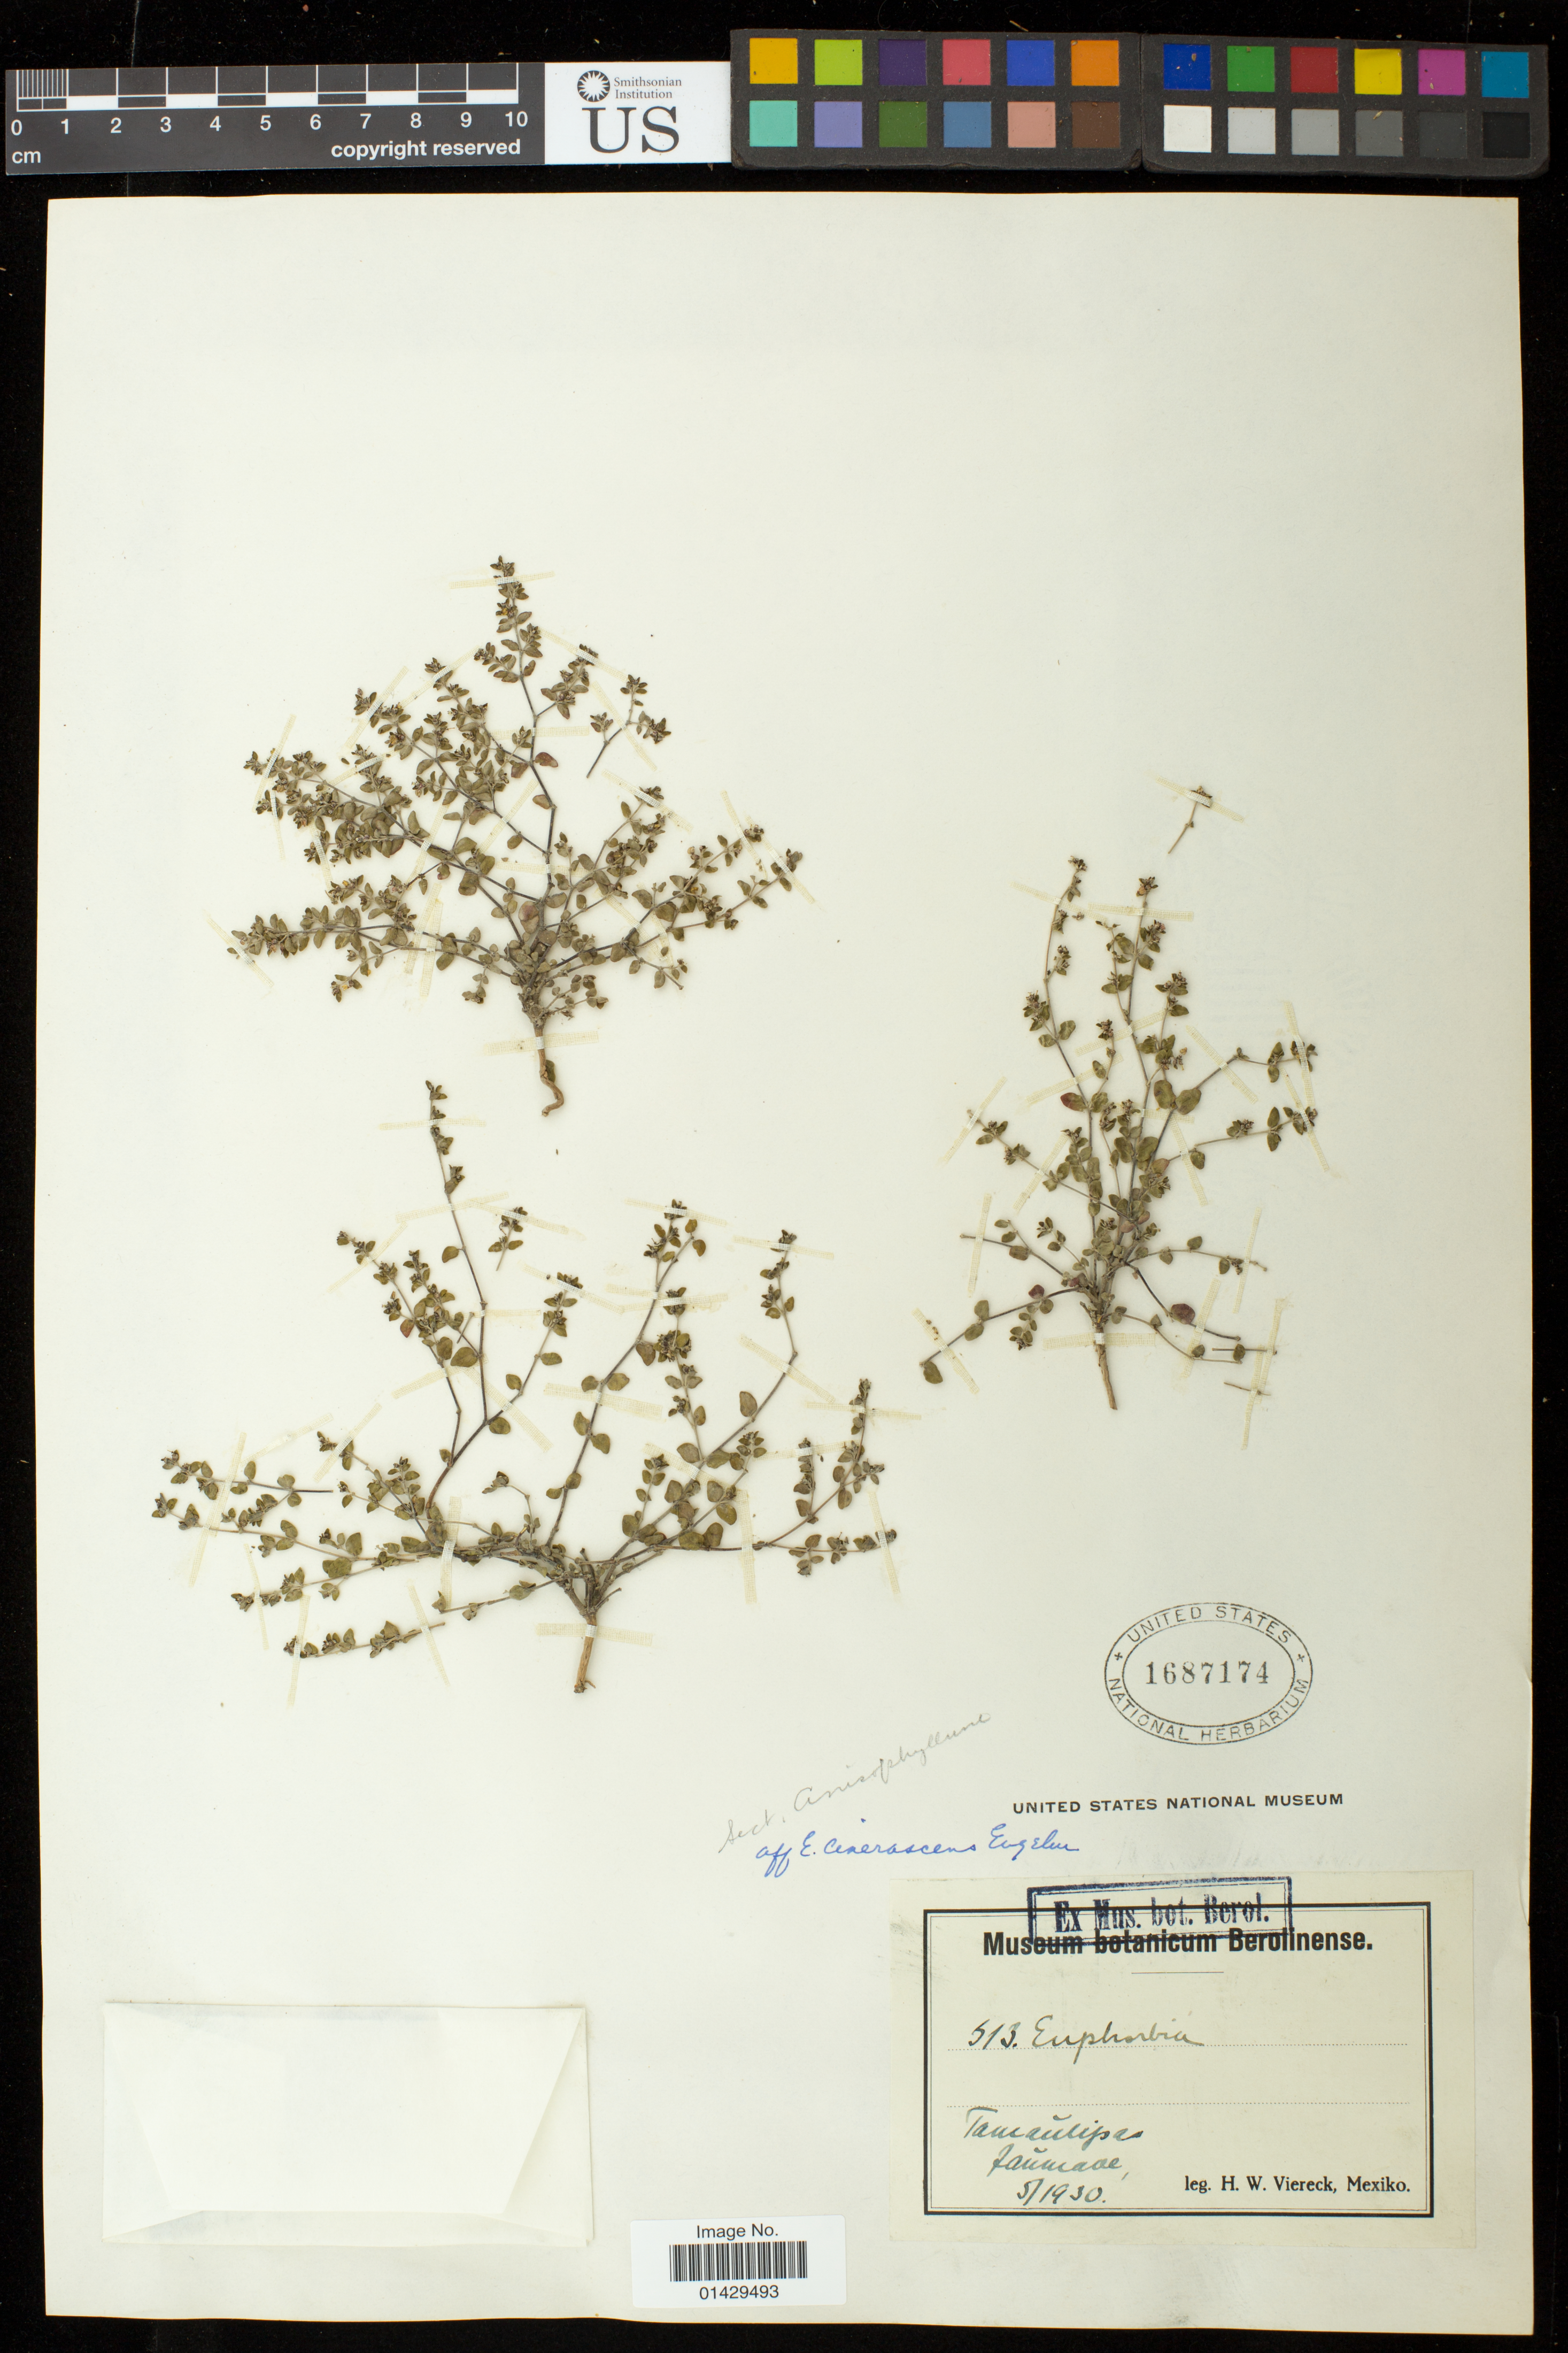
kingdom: Plantae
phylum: Tracheophyta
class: Magnoliopsida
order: Malpighiales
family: Euphorbiaceae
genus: Euphorbia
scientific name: Euphorbia cinerascens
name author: Engelm. in Emory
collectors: H. W. Viereck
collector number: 513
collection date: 1930-05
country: Mexico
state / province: Tamaulipas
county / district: Jaumave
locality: Jaumave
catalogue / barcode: US 1687174